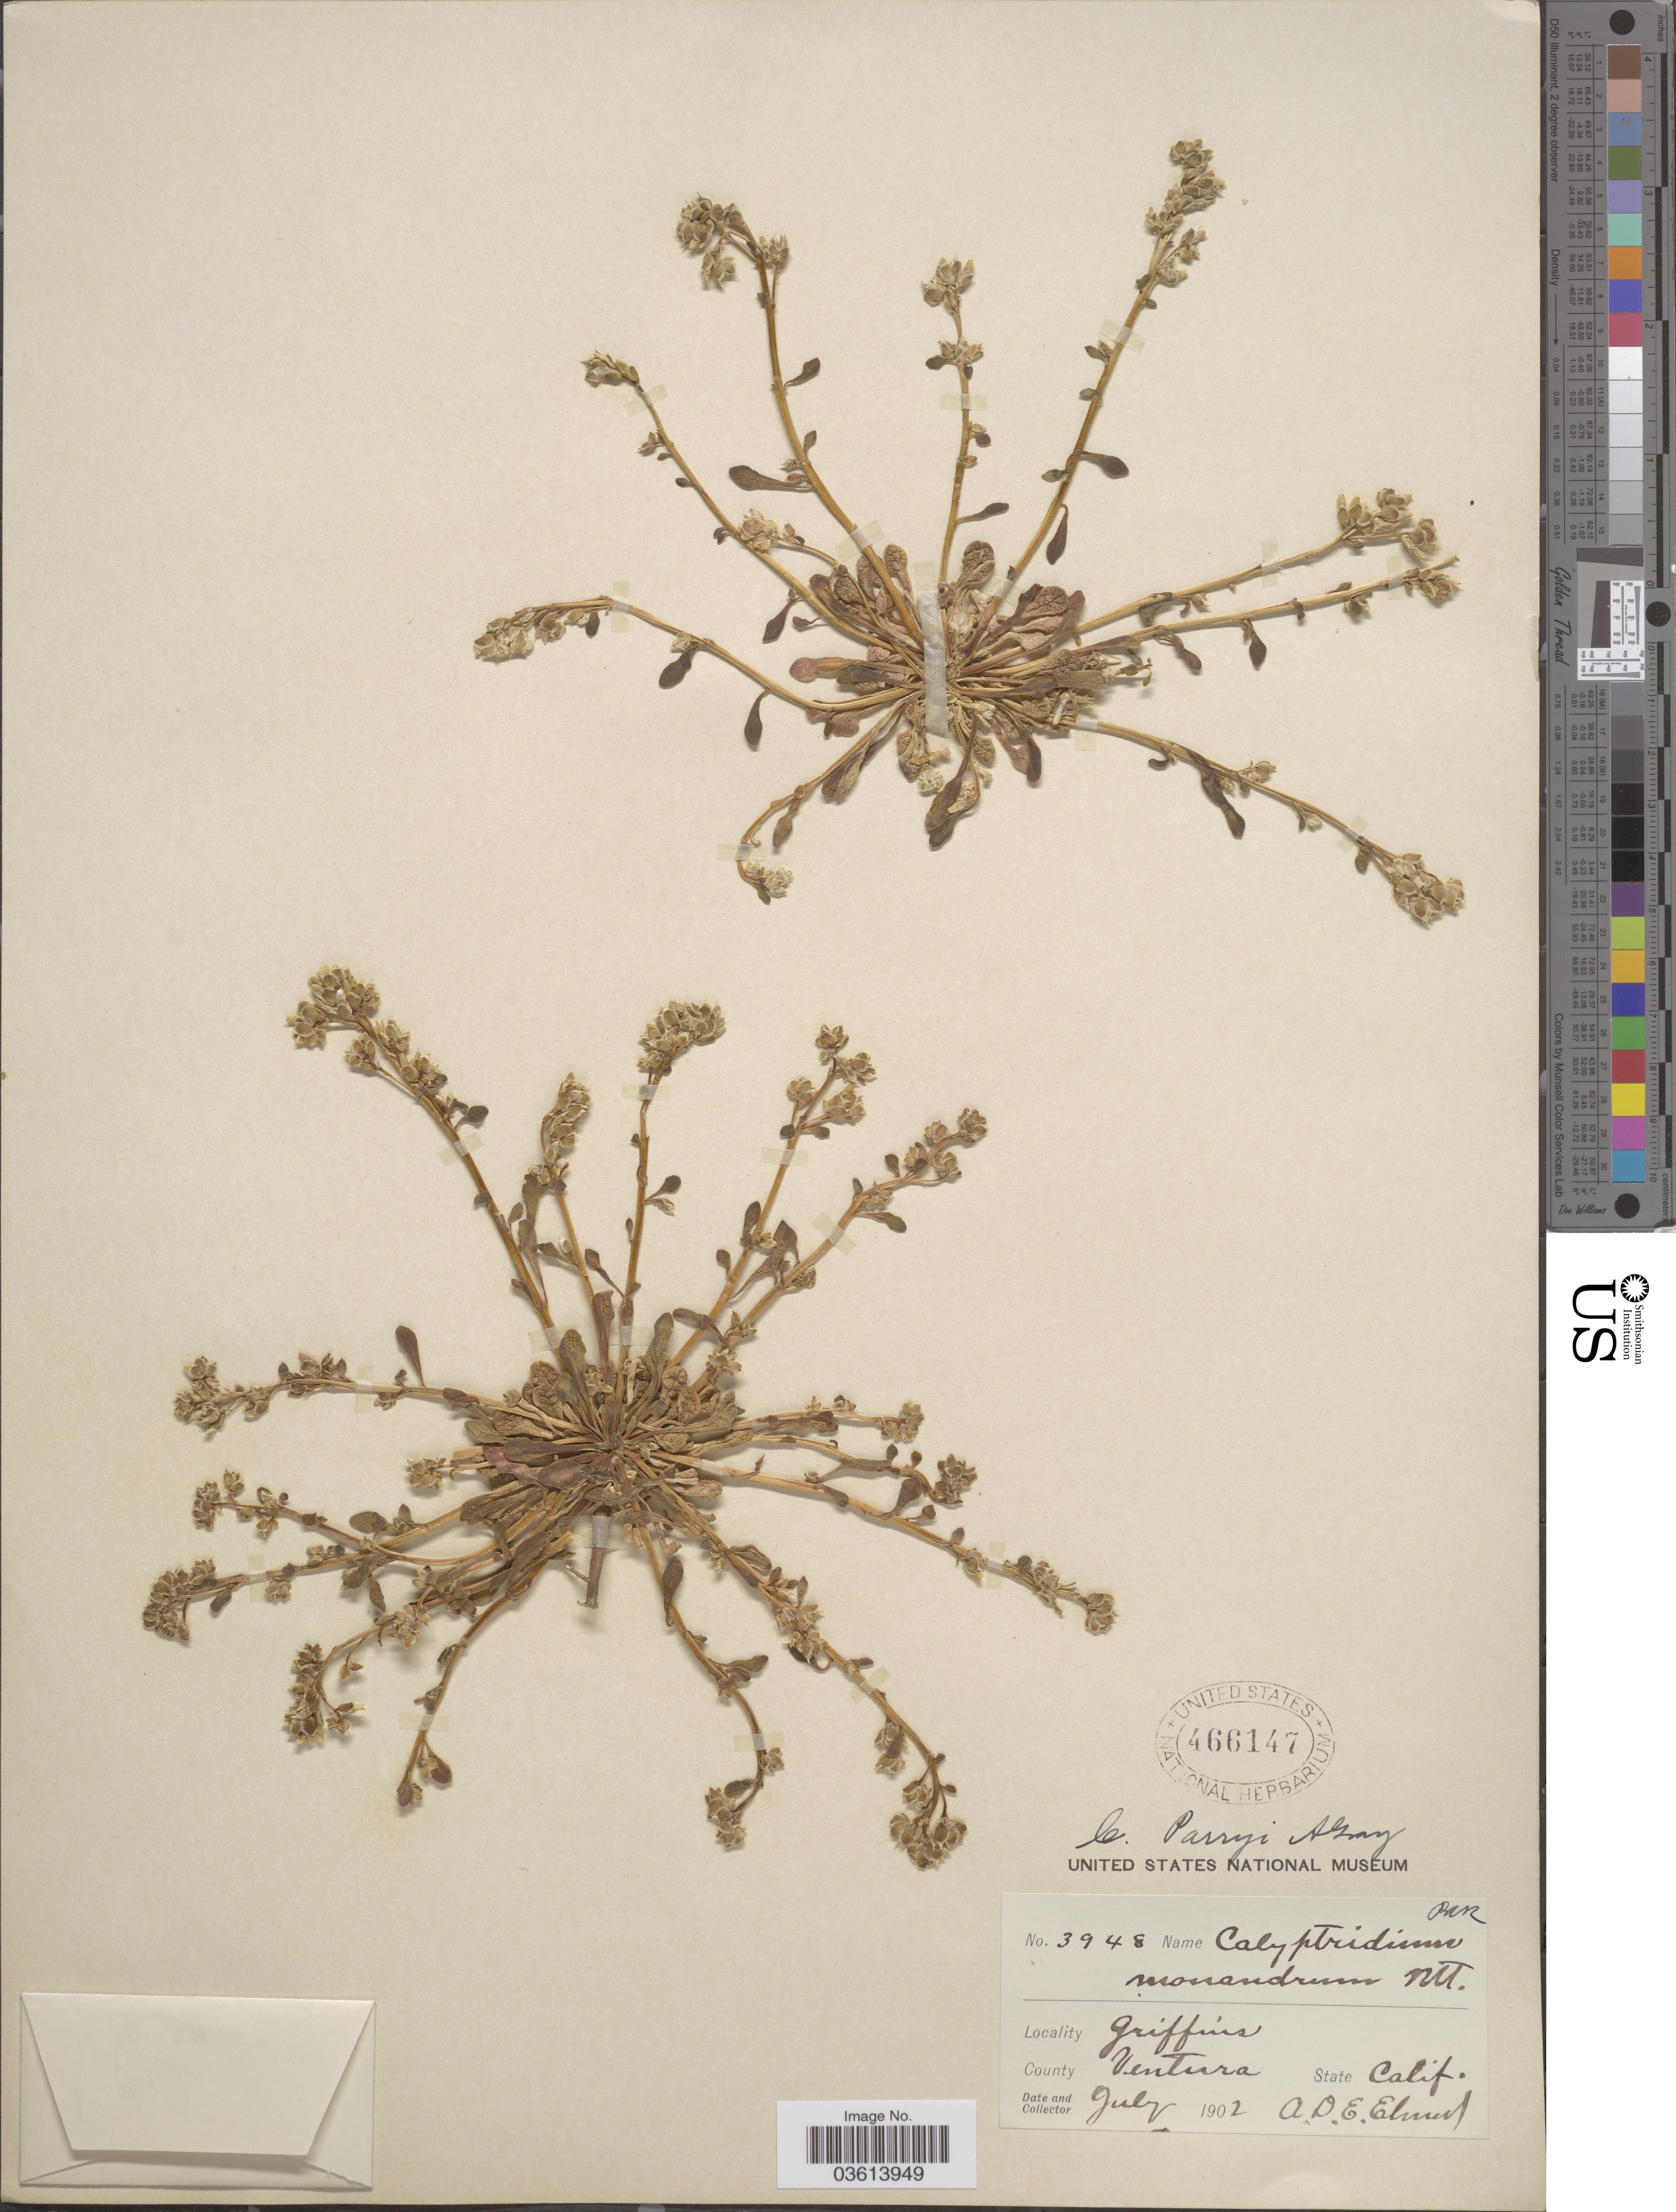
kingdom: Plantae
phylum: Tracheophyta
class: Magnoliopsida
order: Caryophyllales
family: Montiaceae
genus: Calyptridium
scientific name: Calyptridium parryi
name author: A. Gray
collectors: A. D. E. Elmer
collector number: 3948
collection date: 1902-07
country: United States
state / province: California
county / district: Ventura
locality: Griffin's. County Ventura.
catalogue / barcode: US 466147